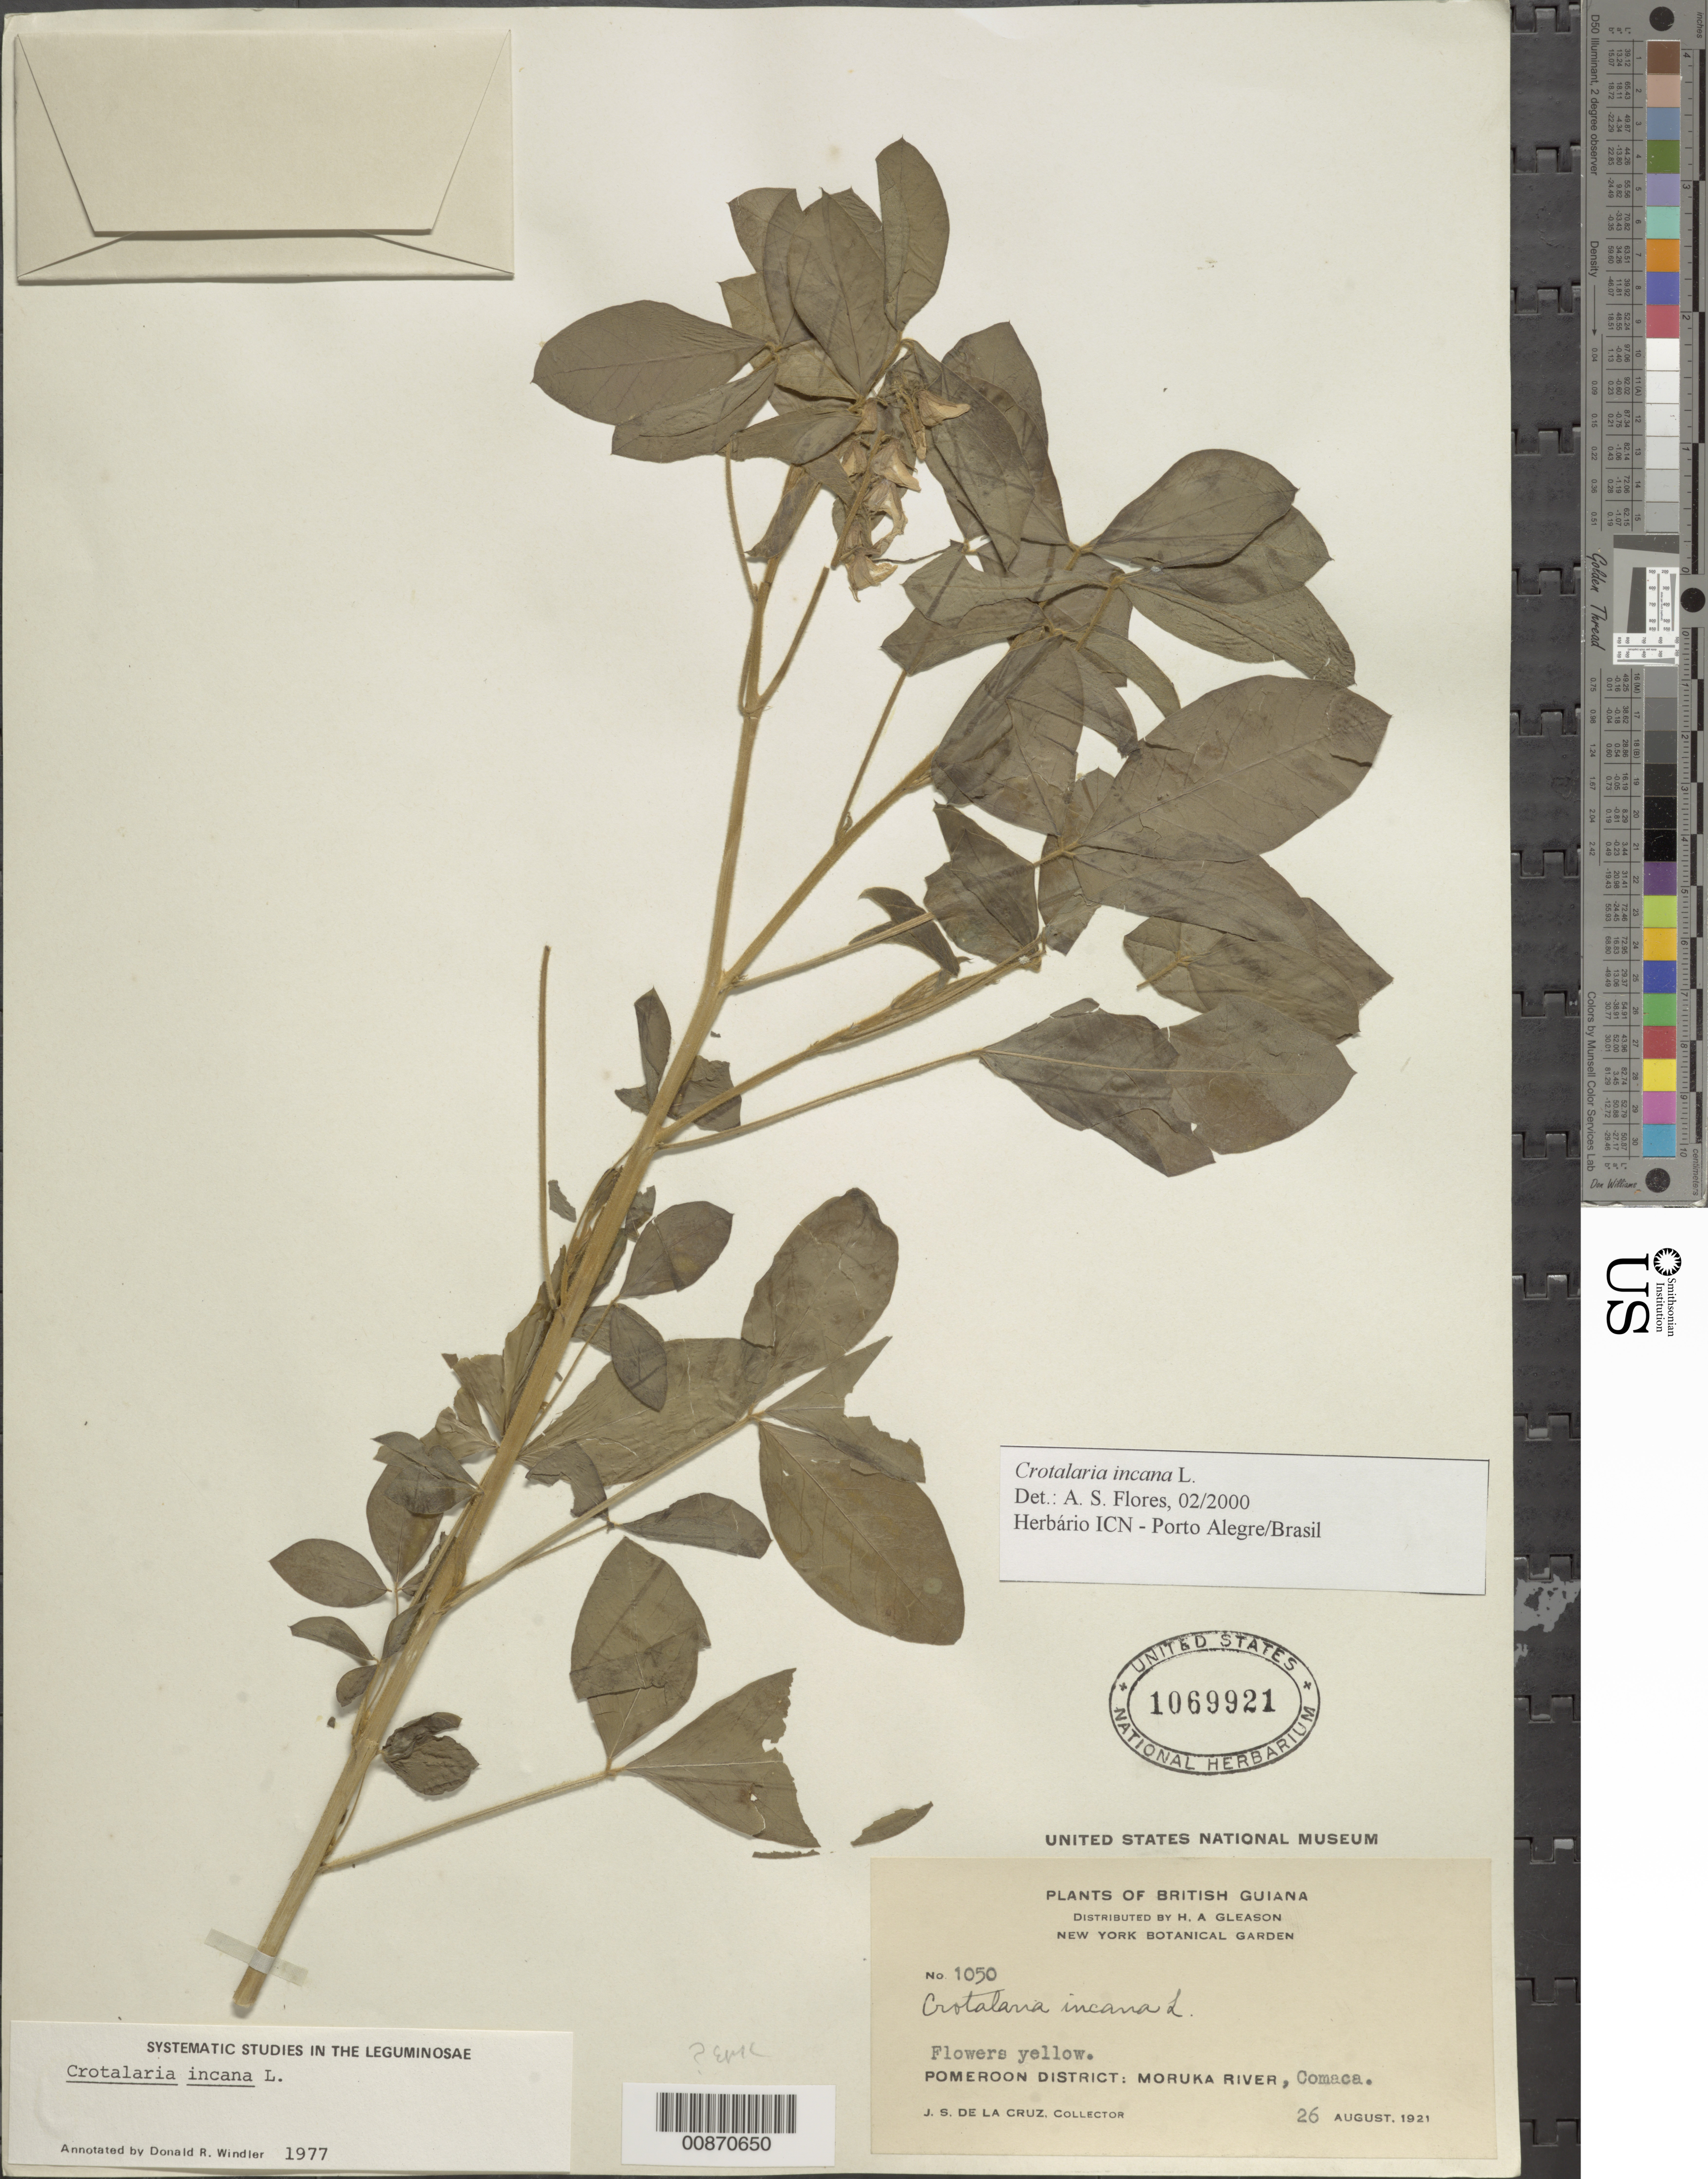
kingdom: Plantae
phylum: Tracheophyta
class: Magnoliopsida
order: Fabales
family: Fabaceae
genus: Crotalaria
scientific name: Crotalaria incana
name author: L.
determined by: Flores, A. S., (ICN), Universidade Federal do Rio Grande do Sul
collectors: J. S. de la Cruz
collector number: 1050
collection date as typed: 26-Aug-21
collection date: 1921-08-26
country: Guyana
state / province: Barima-Waini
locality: Comaca, Moruka R., Pomeroon Dist.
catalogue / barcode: US 1069921